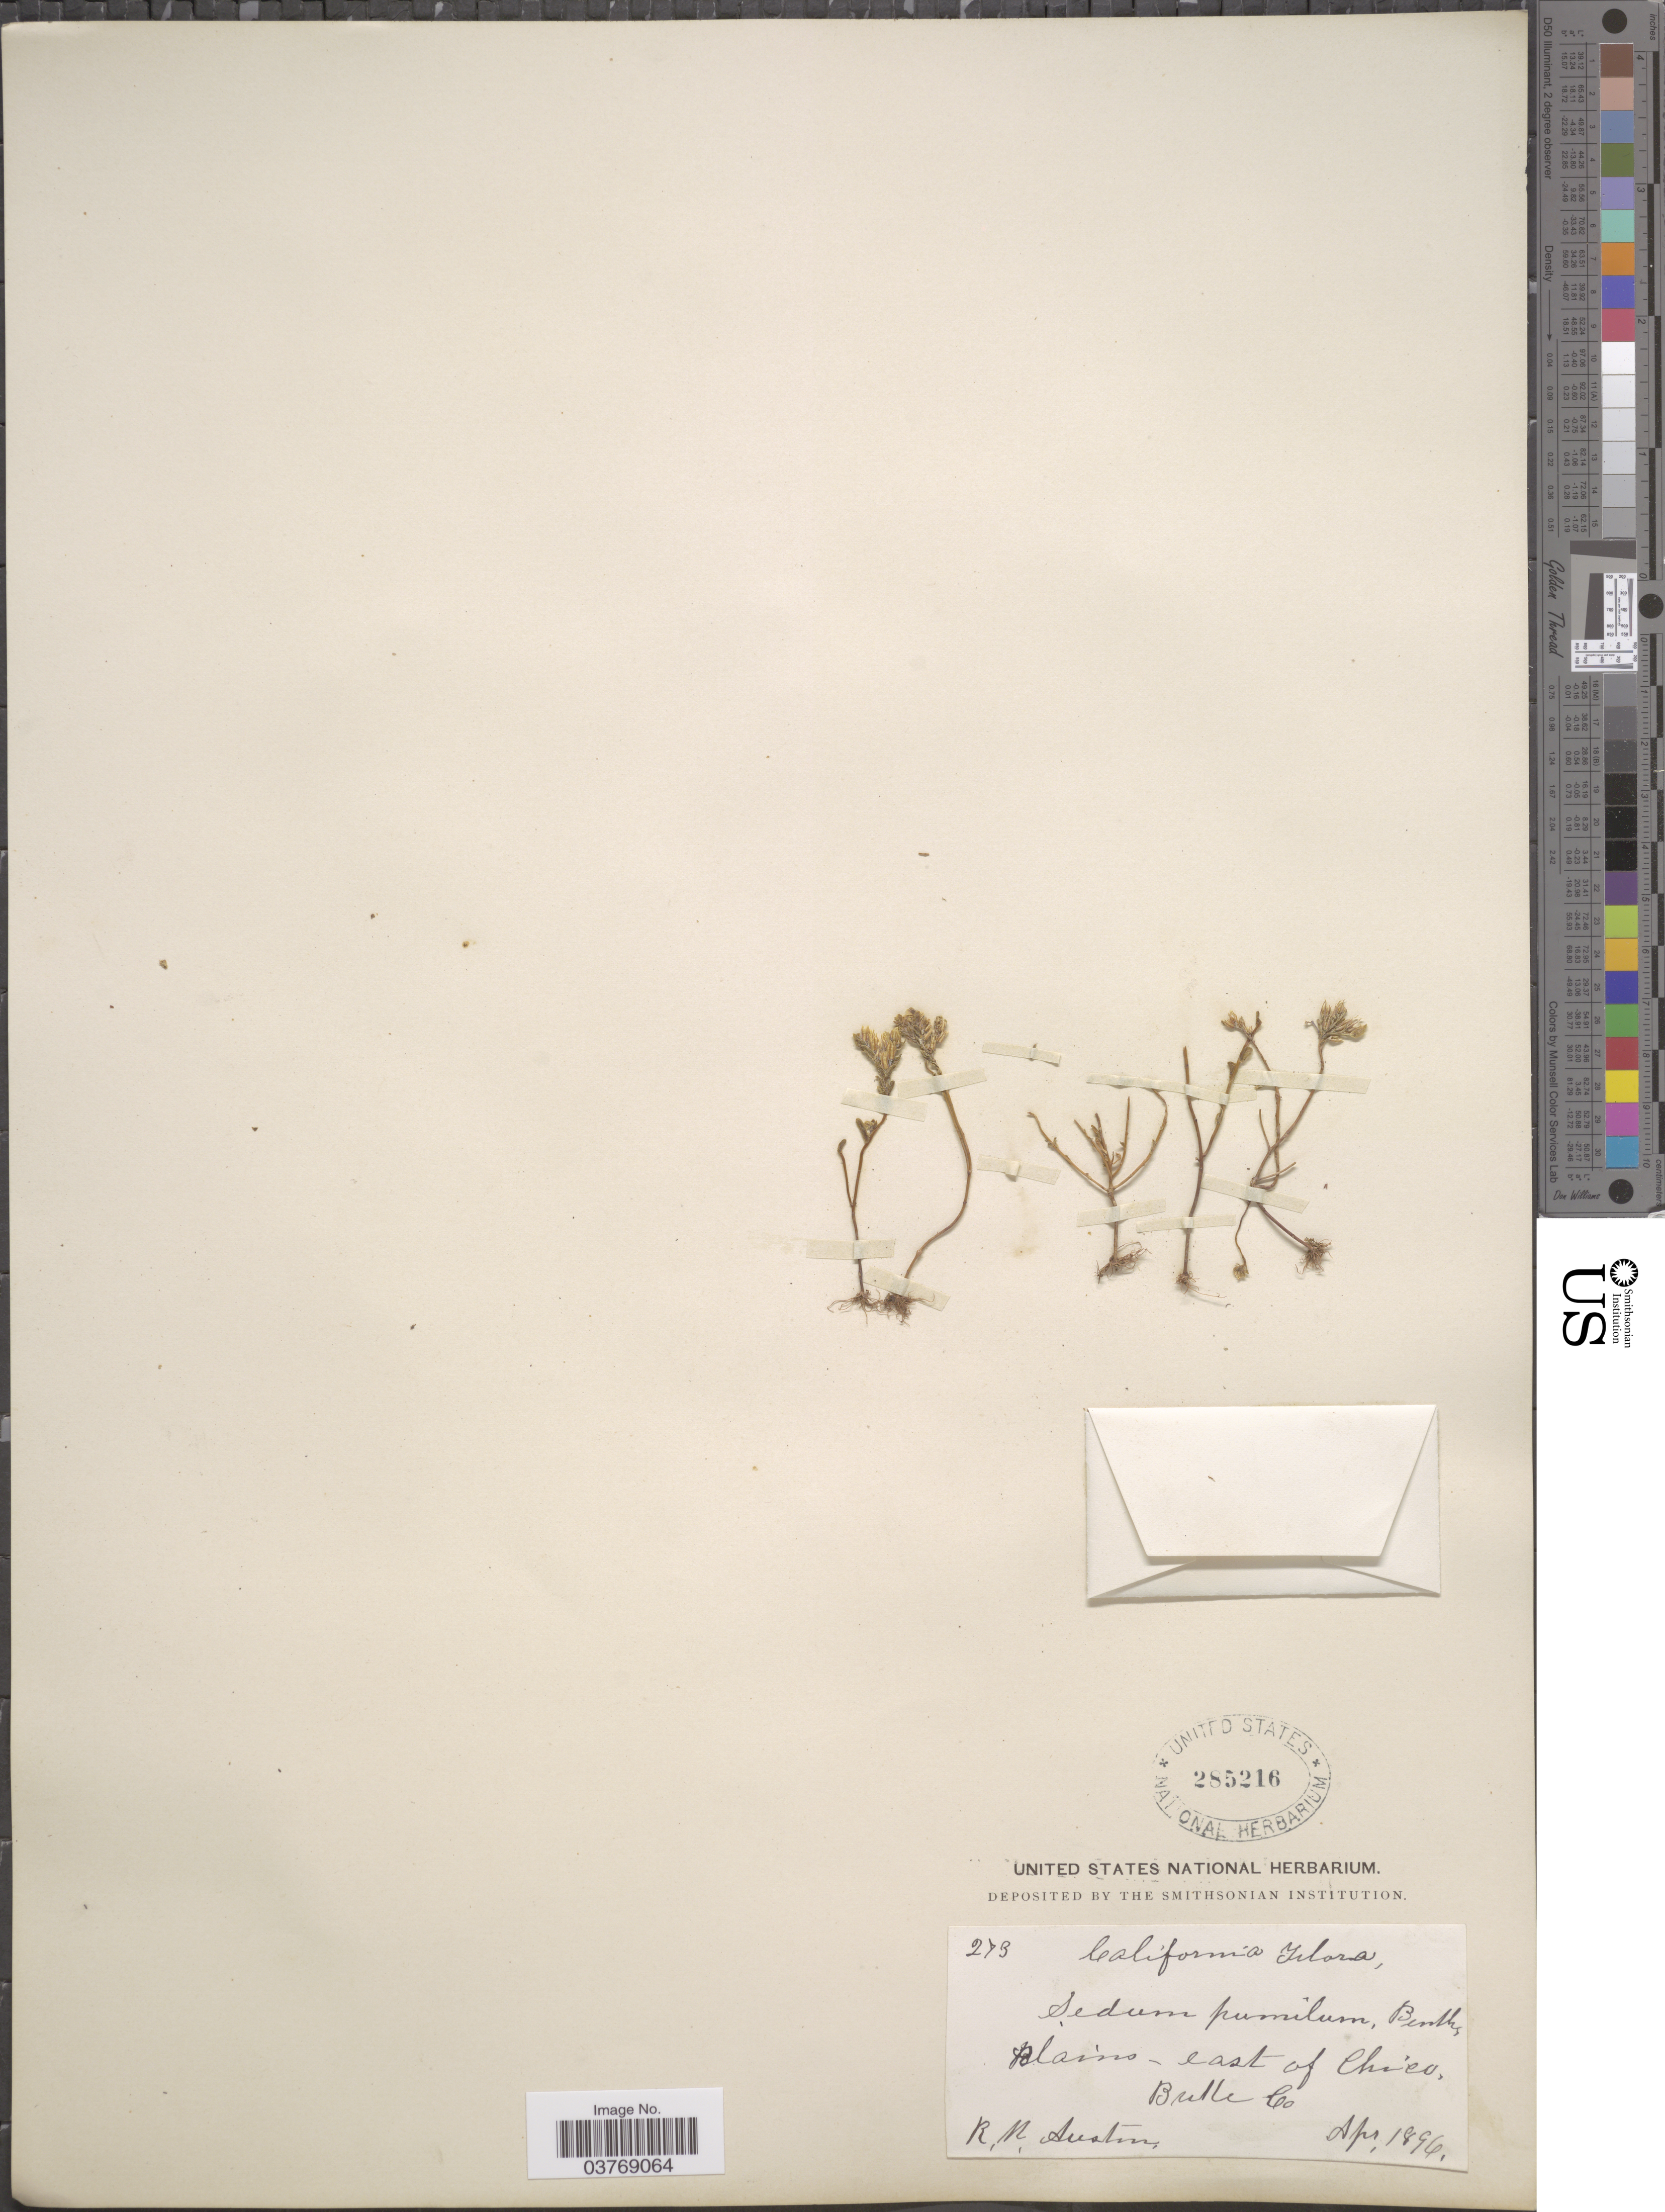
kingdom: Plantae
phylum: Tracheophyta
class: Magnoliopsida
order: Saxifragales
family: Crassulaceae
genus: Sedella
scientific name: Sedella pumila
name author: (Benth.) Britton & Rose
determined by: U.S. National Herbarium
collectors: R. Austin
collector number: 273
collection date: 1896-04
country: United States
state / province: California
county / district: Butte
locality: Blains - east of Chico. Butte Co.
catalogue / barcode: US 285216